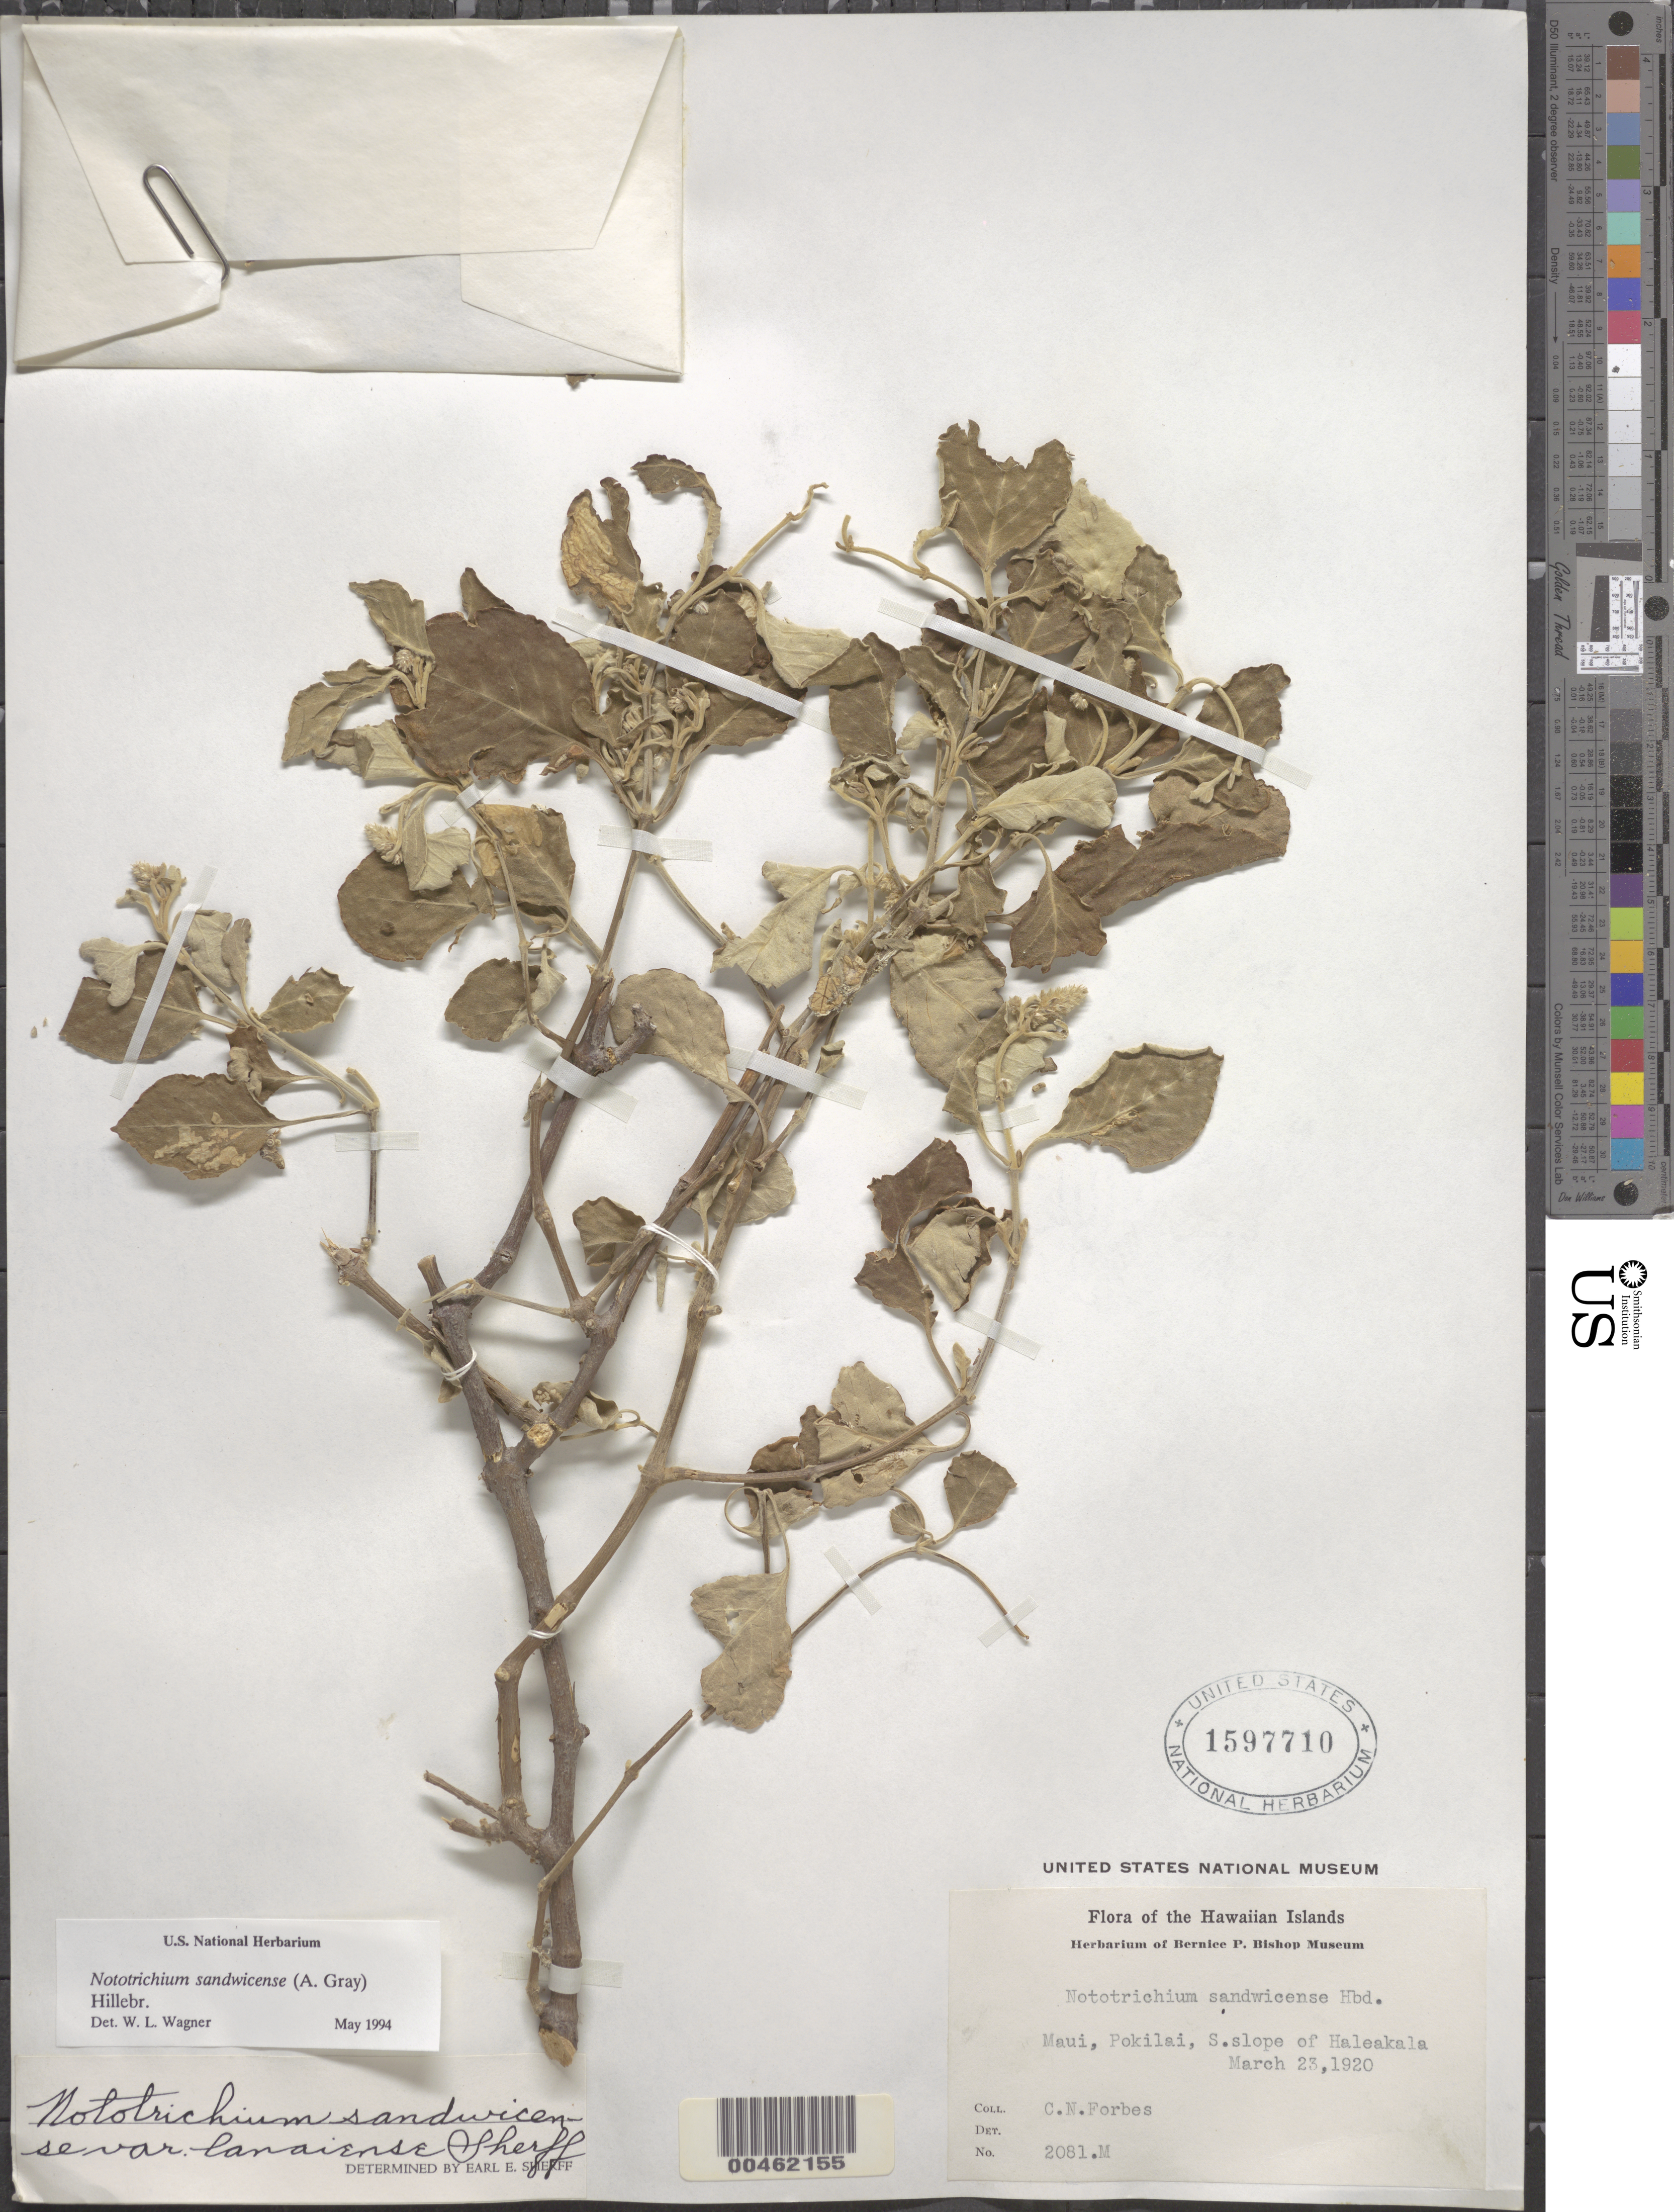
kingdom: Plantae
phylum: Tracheophyta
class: Magnoliopsida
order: Caryophyllales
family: Amaranthaceae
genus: Achyranthes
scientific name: Achyranthes sandwicensis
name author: (A. Gray) Di Vincenzo et al.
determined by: Wagner, W. L., (BOT), Smithsonian Institution - National Museum of Natural History (UNITED STATES)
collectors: C. N. Forbes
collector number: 2081.M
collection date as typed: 23 Mar 1920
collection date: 1920-03-23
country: United States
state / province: Hawaii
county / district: Maui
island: Maui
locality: Pokilai, S slope of Haleakala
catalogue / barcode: US 1597710